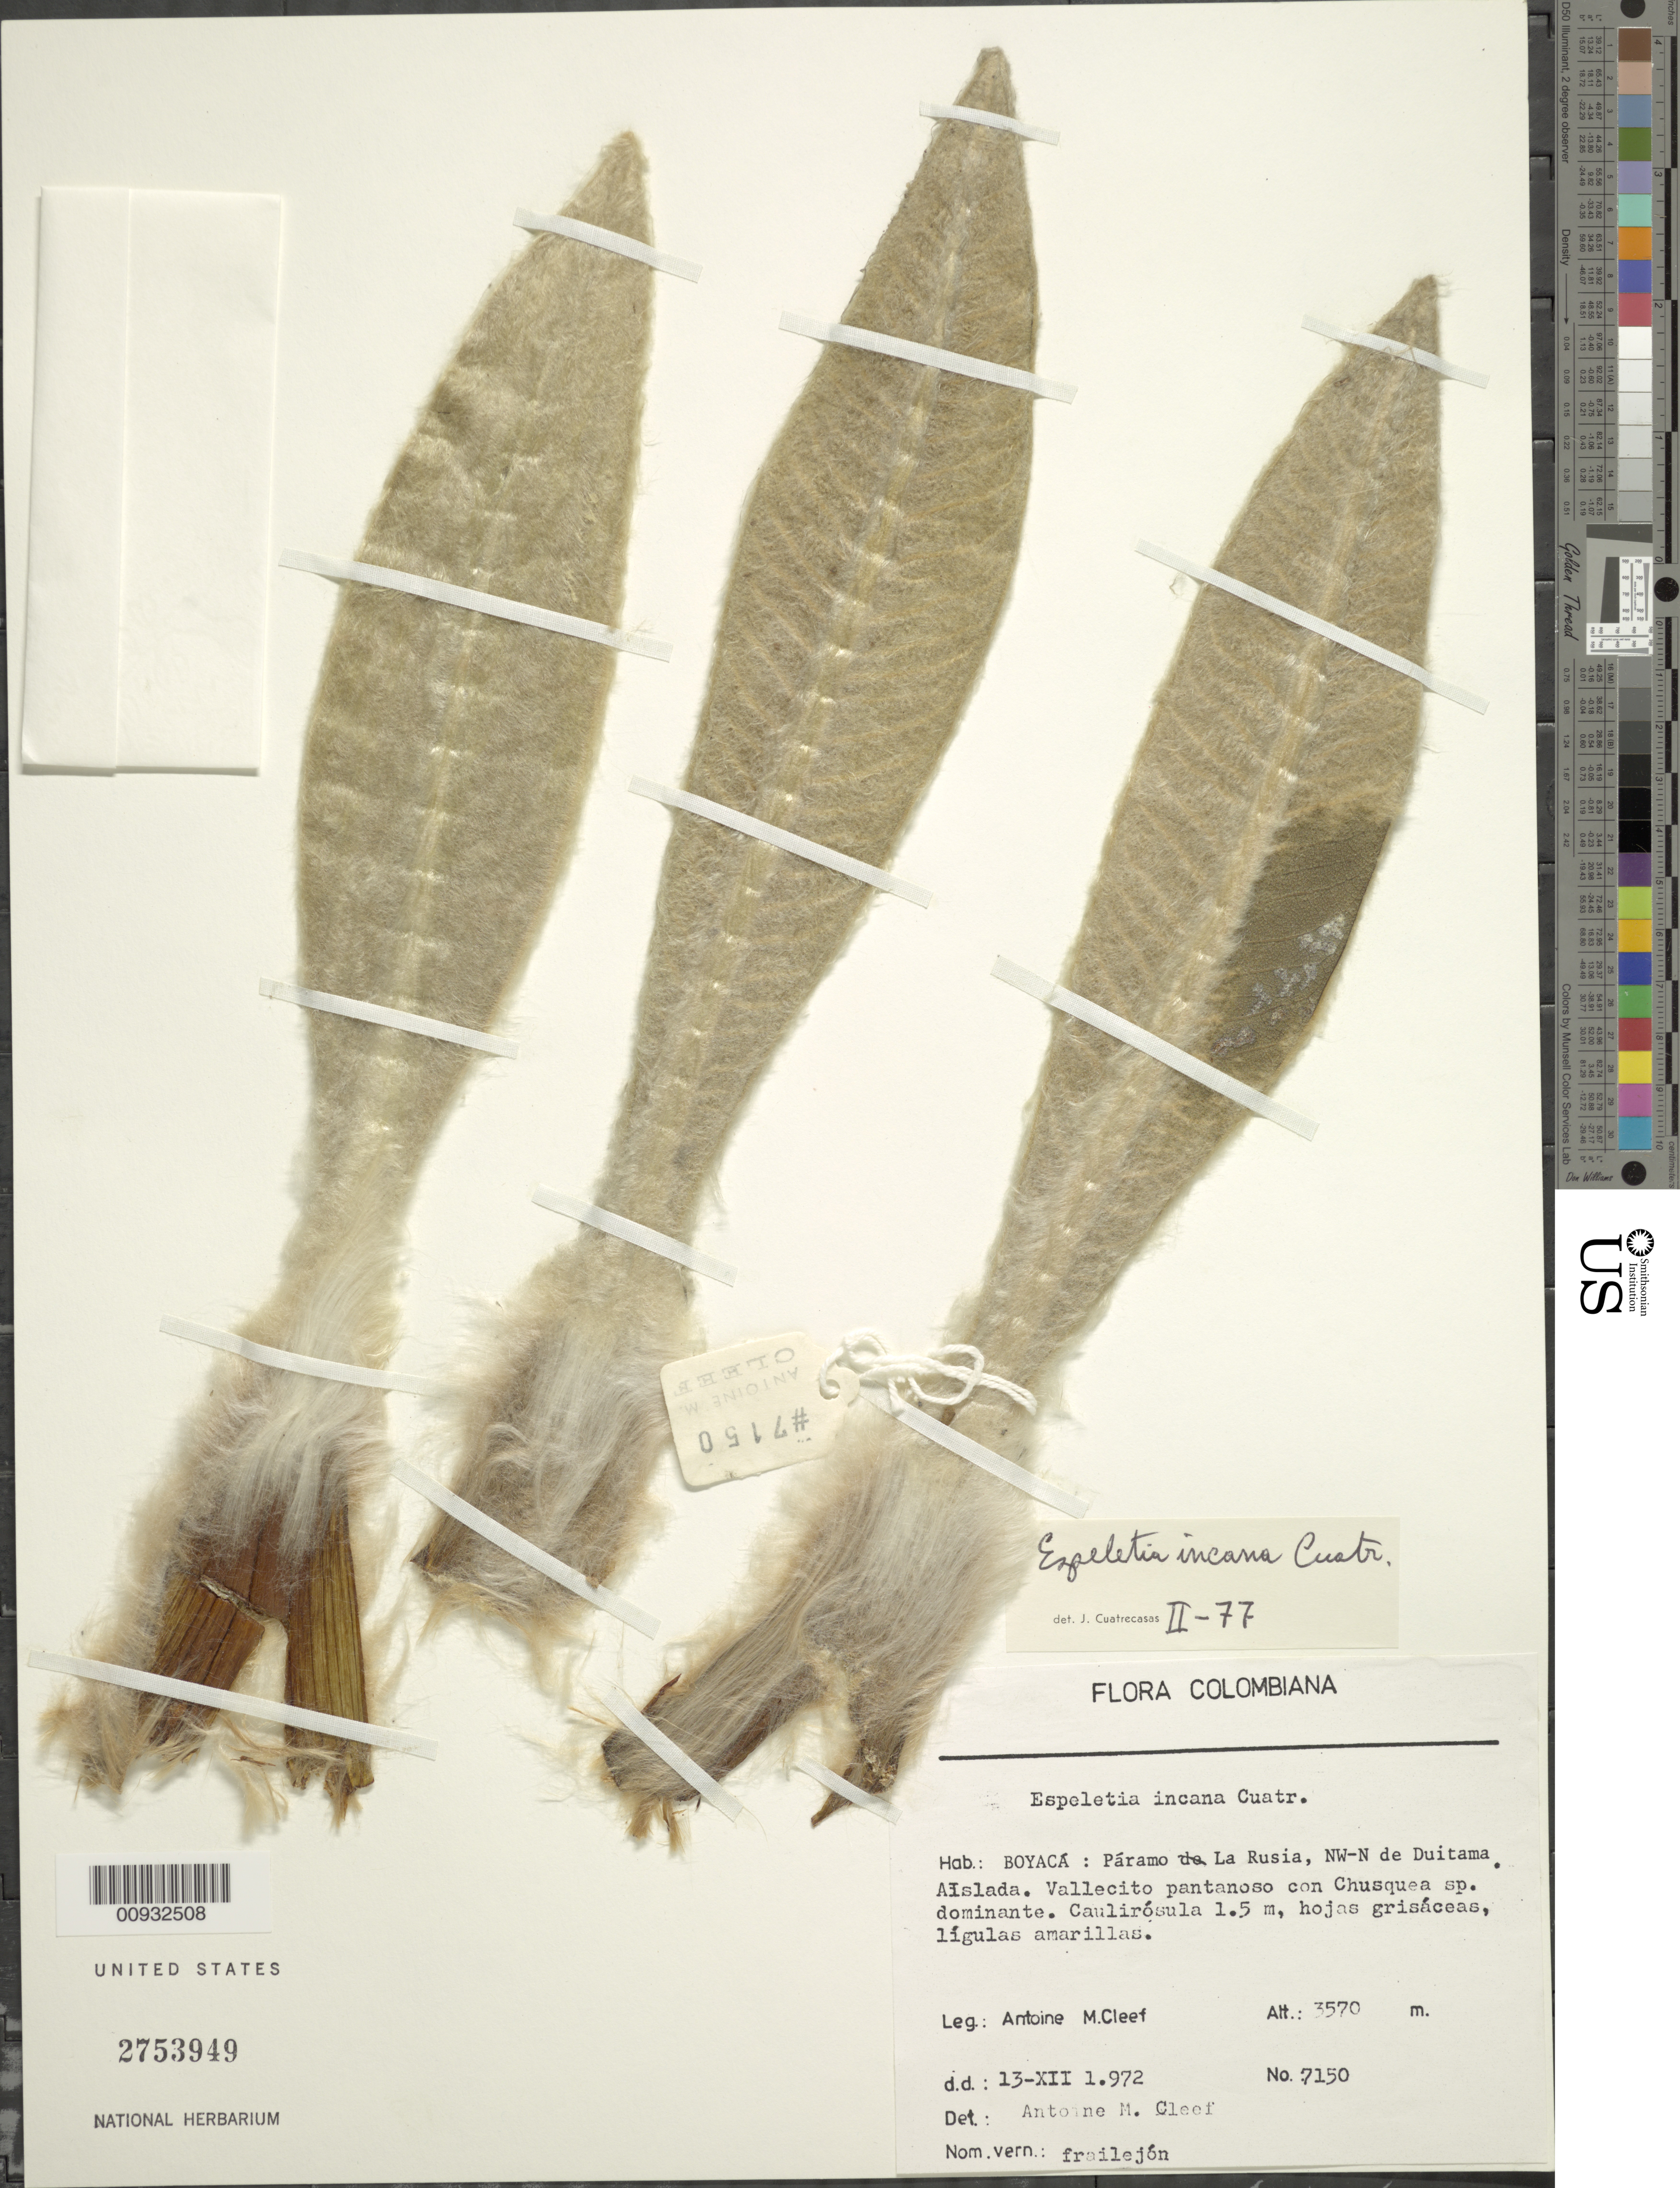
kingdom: Plantae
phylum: Tracheophyta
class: Magnoliopsida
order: Asterales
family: Asteraceae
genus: Espeletia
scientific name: Espeletia incana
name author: Cuatrec.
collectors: A. M. Cleef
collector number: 7150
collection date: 1972-12-13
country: Colombia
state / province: Boyacá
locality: P. de la Rusia. NW-N de Duitama, aislada.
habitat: Vallecito pantanoso con Chusquea sp. dominante.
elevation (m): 3570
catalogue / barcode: US 2753949